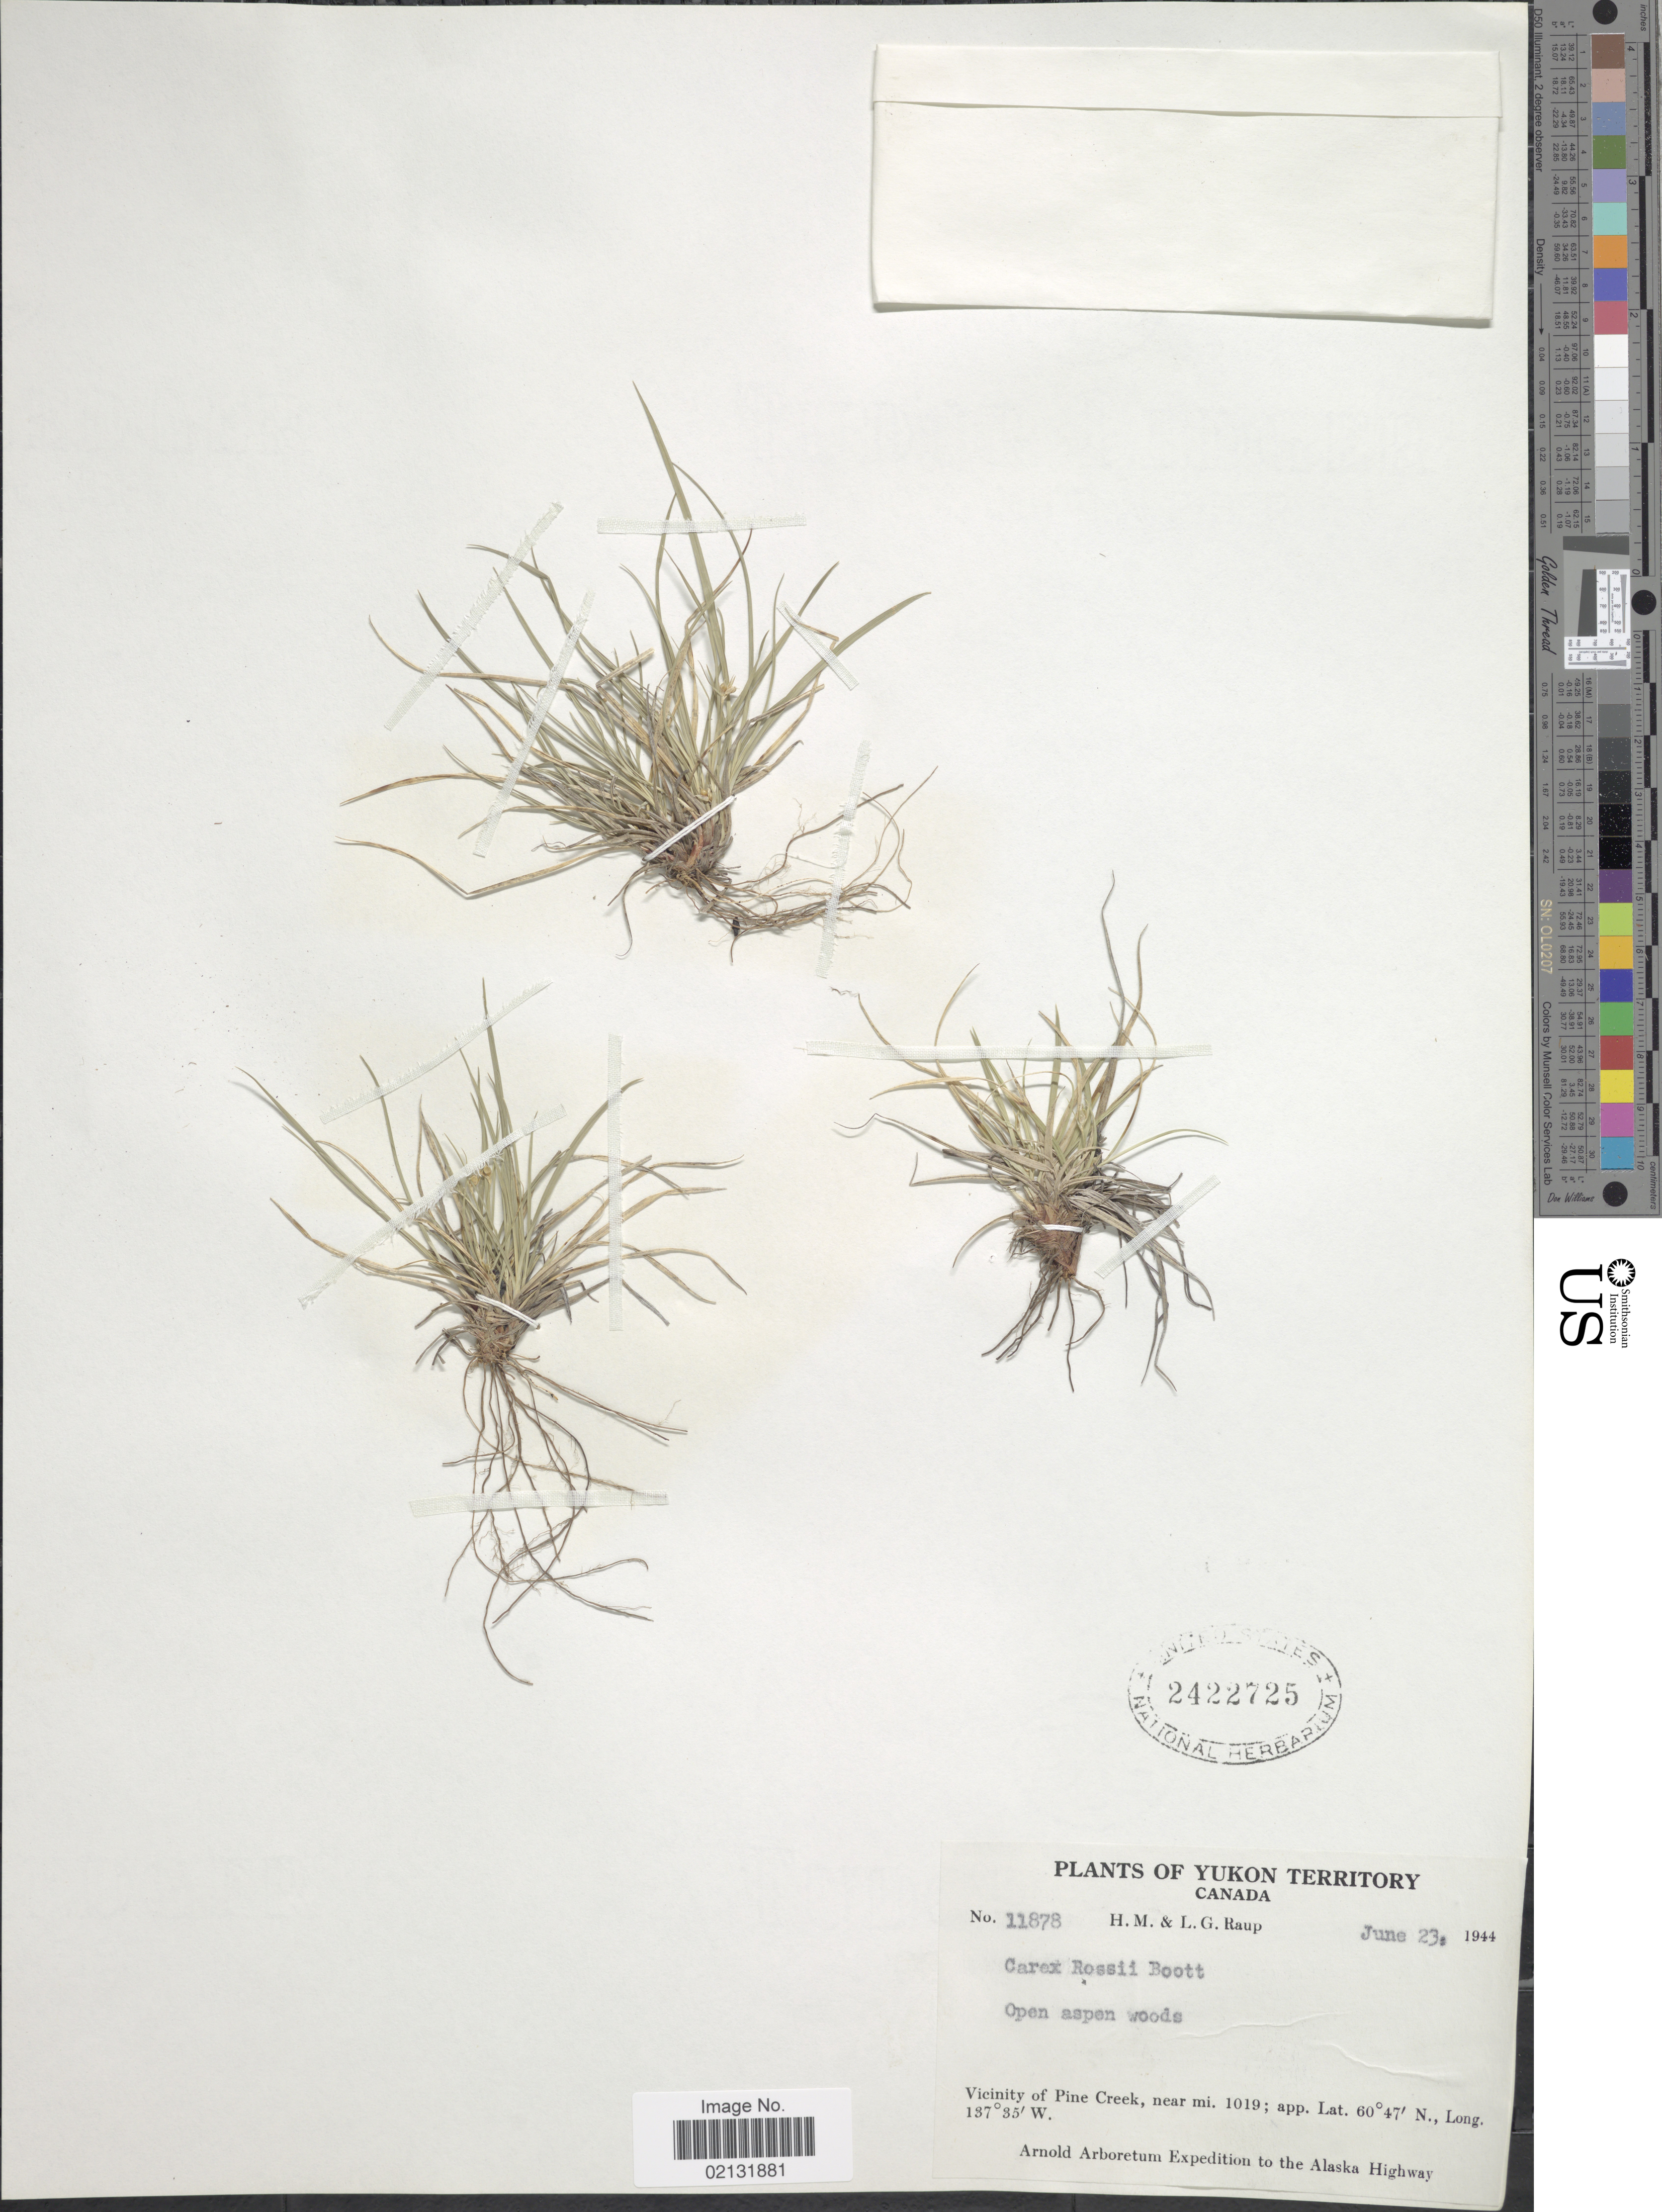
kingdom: Plantae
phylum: Tracheophyta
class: Liliopsida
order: Poales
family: Cyperaceae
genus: Carex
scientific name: Carex rossii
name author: Boott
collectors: H. Raup & L. Raup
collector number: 11878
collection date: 1944-06-23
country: Canada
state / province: Yukon Territory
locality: Yukon Territory. Open aspen woods. Vicinity of Pine Creek, near mi. 1019.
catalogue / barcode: US 2422725